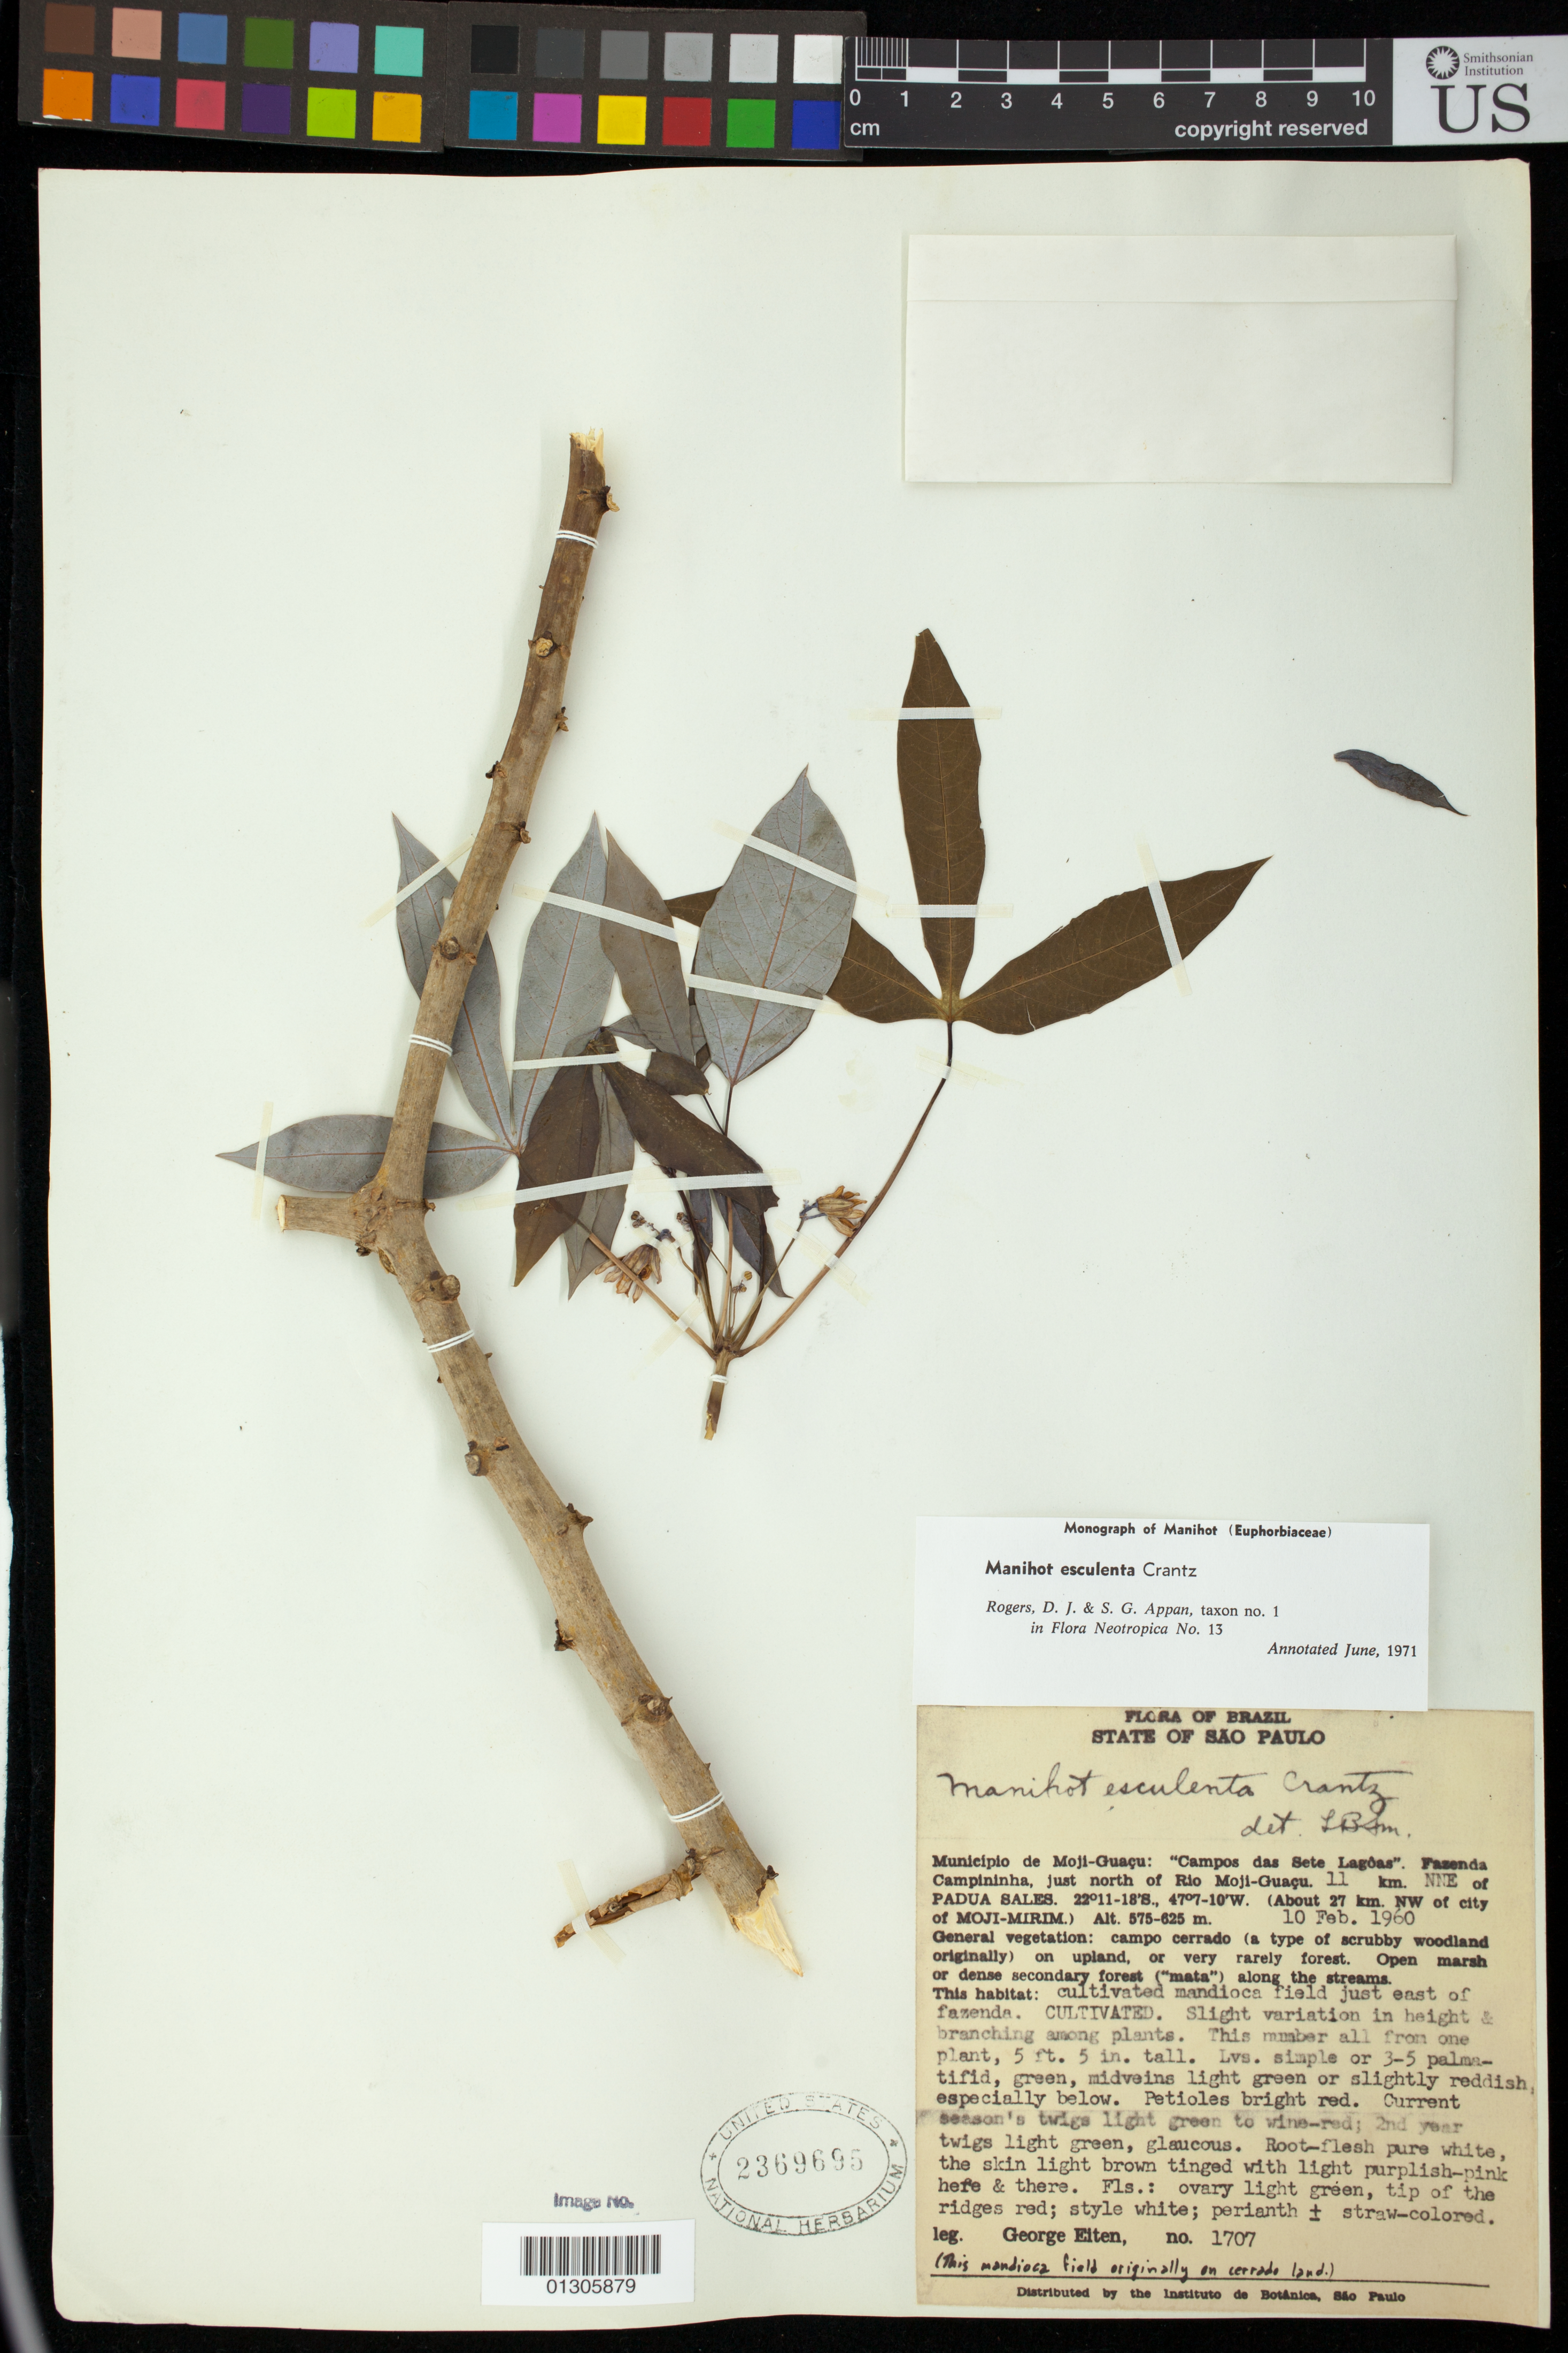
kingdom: Plantae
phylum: Tracheophyta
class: Magnoliopsida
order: Malpighiales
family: Euphorbiaceae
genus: Manihot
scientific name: Manihot esculenta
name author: Crantz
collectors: G. Eiten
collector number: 1707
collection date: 1960-10-02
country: Brazil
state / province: São Paulo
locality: Municipio de Moji-Guacu: "Campos das Sete Lagoas". Fazenda Campininha, just north of Rio Moji-Guacu. 11 km. NNE of Padua Sales. (About 27 km. NW of city of Moji-Mirim.)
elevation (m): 575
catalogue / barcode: US 2369695